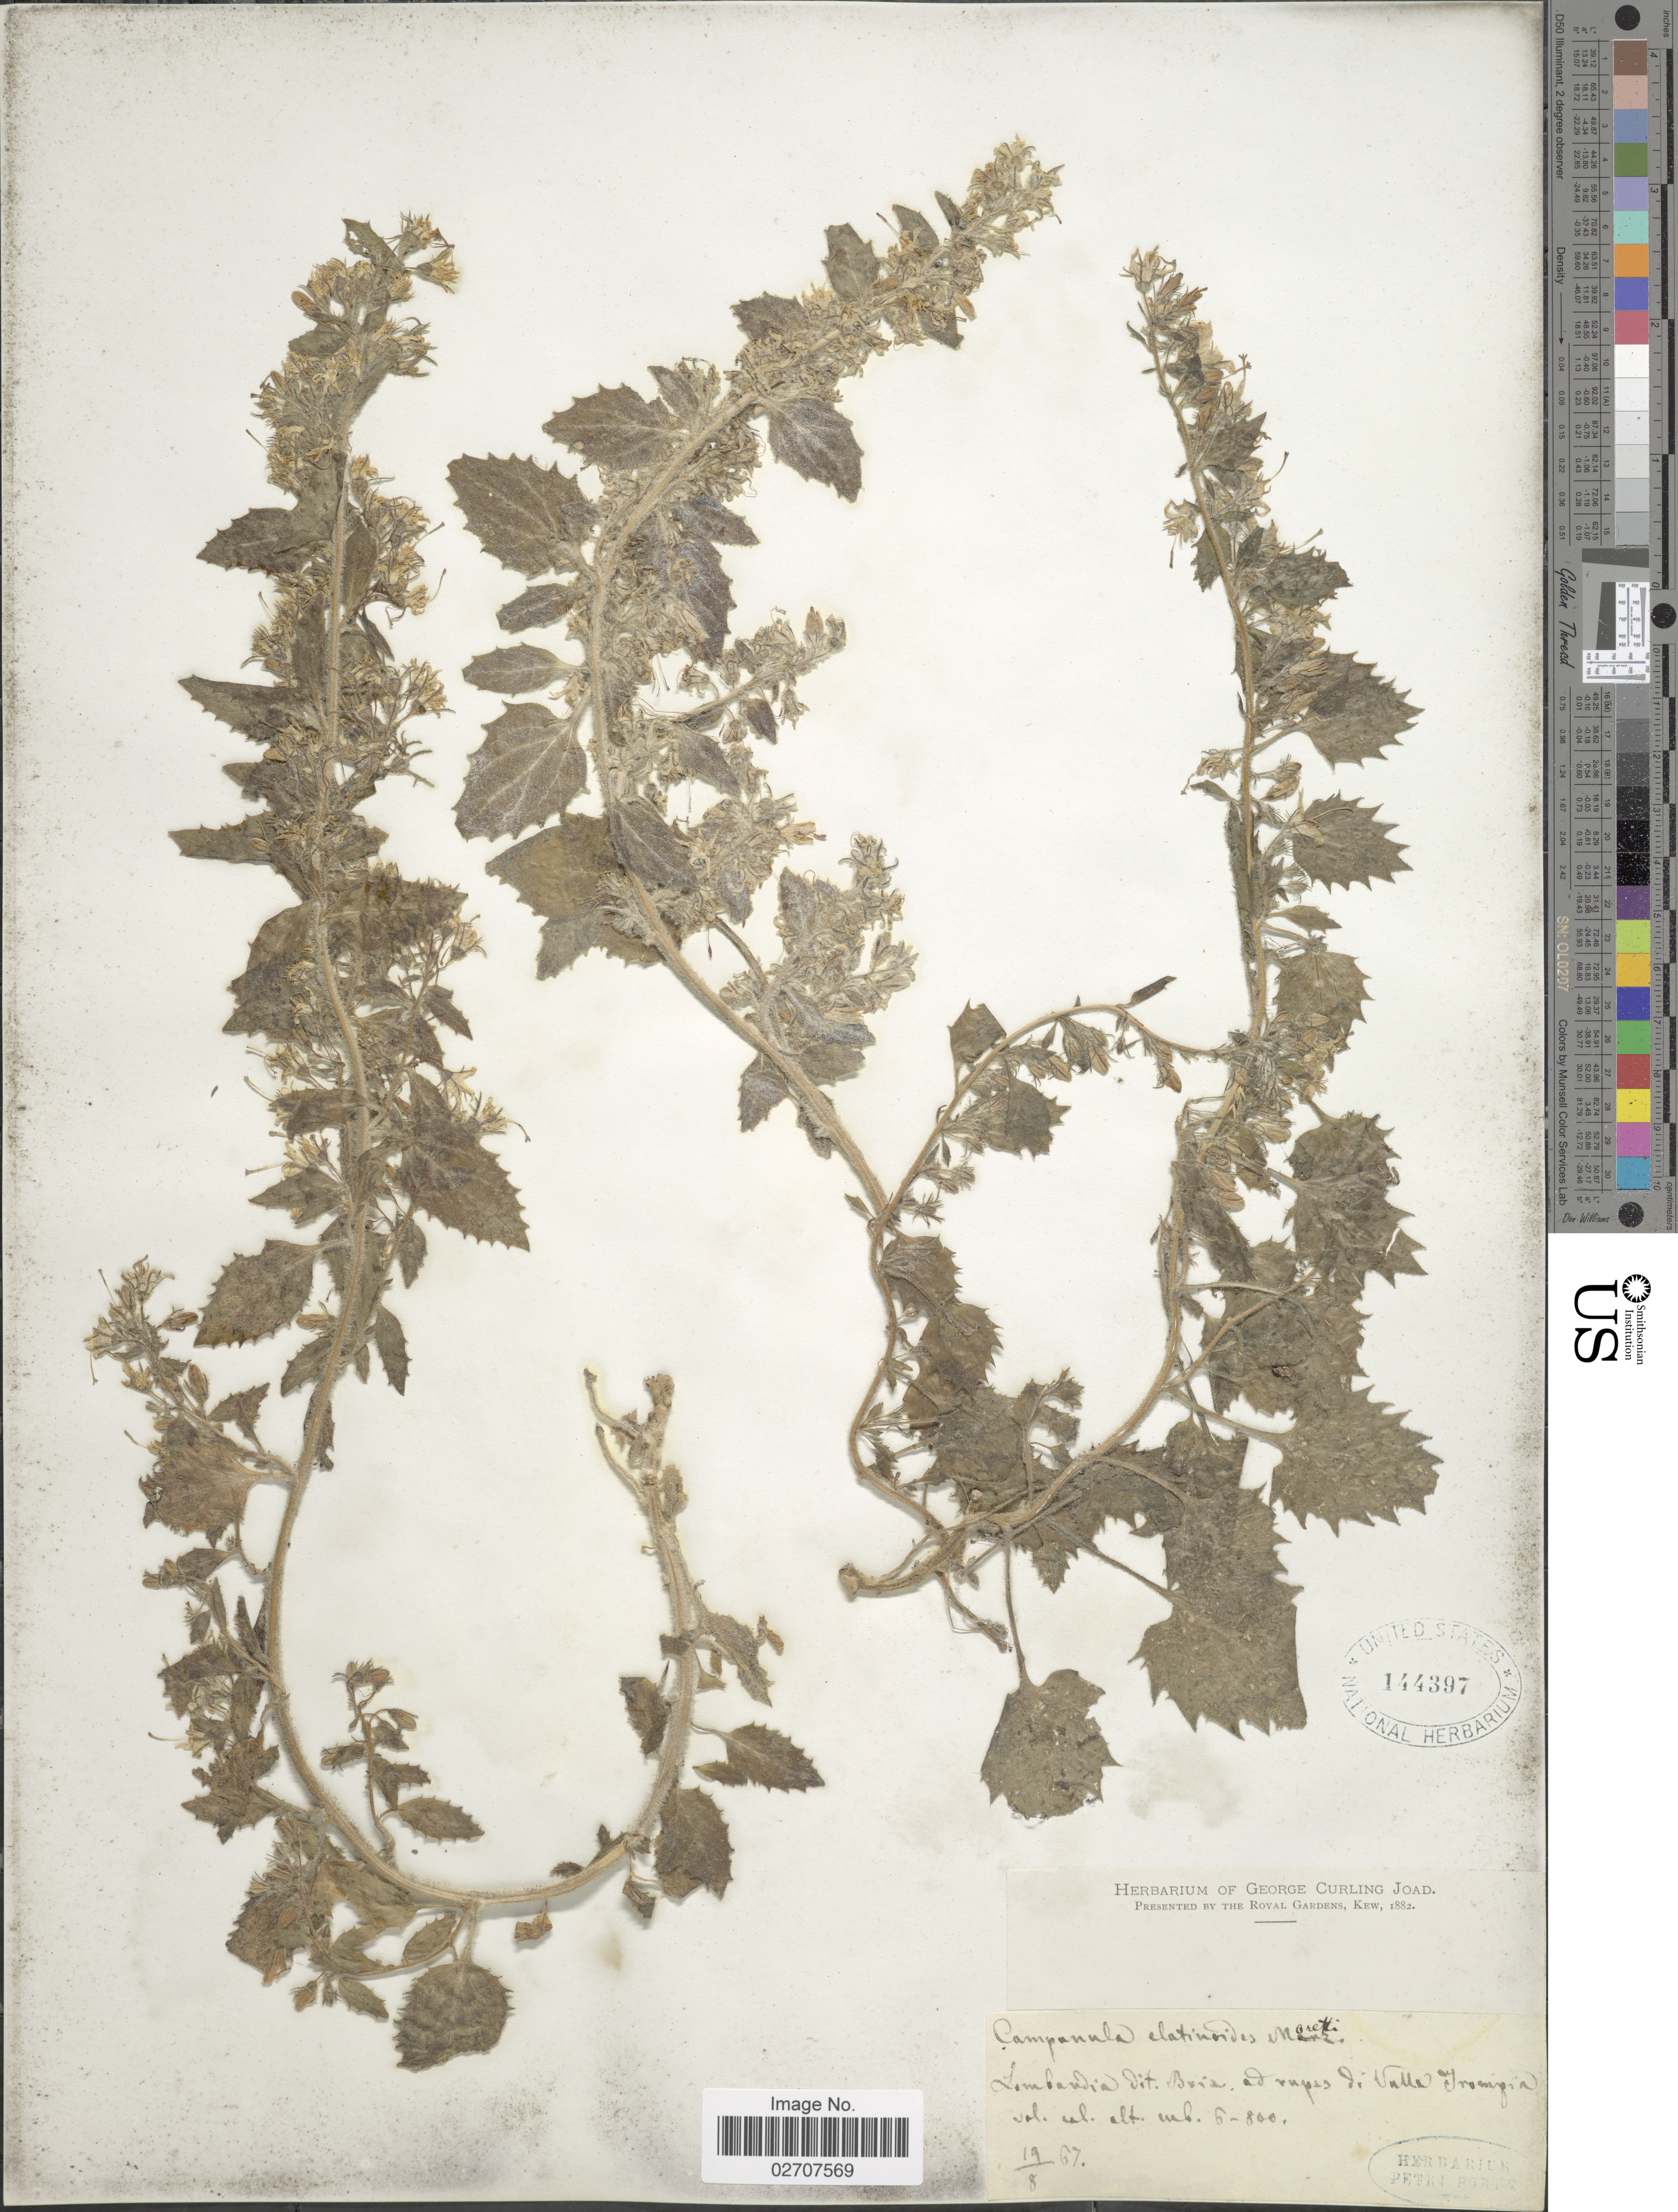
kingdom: Plantae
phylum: Tracheophyta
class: Magnoliopsida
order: Asterales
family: Campanulaceae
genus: Campanula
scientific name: Campanula elatinoides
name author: Moretti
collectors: ex herb. George Curling Joad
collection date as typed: Transcribed d/m/y: 19/8/67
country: Italy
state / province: Lombardy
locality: Lombardia dit. Bria. ad rupus di valle Trompia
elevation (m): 600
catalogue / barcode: US 144397